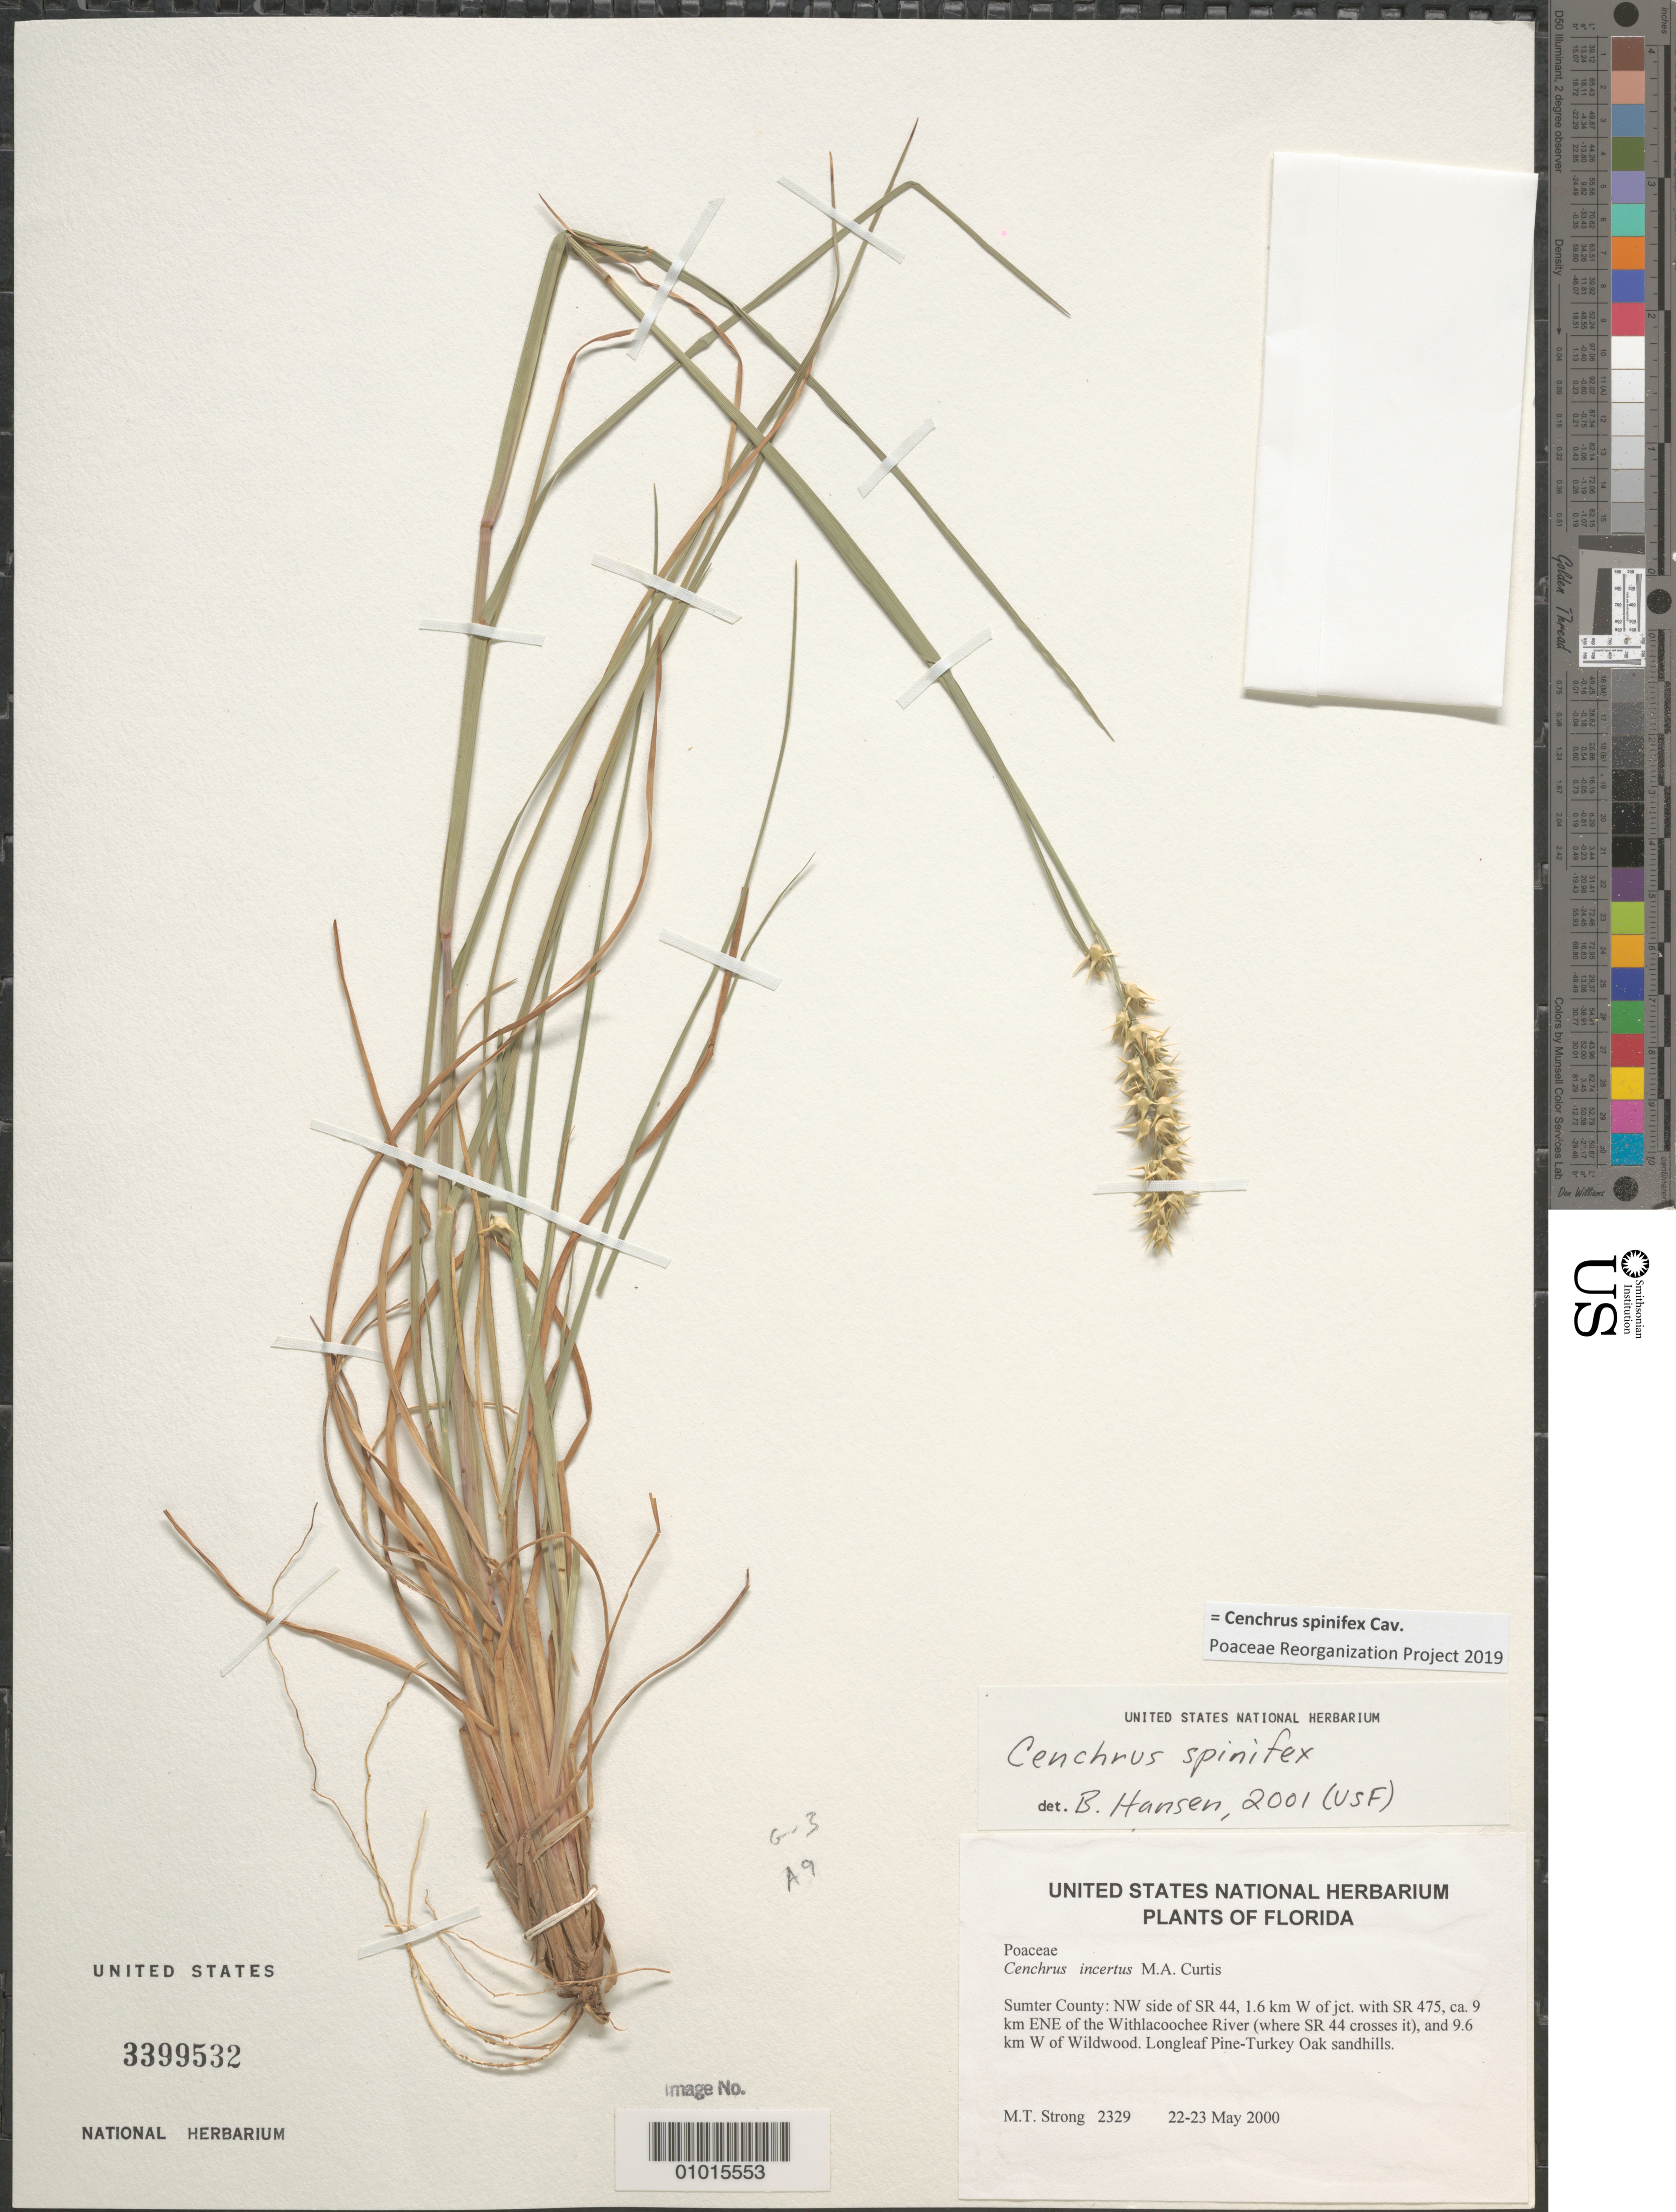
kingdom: Plantae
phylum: Tracheophyta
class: Liliopsida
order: Poales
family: Poaceae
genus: Cenchrus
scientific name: Cenchrus spinifex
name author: Cav.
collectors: M. T. Strong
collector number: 2329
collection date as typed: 22 May 2000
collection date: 2000-05-22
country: United States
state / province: Florida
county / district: Sumter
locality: NW side of SR 44, 1.6 km W of jct. with SR 475, ca. 9 km ENE of the Withlacoochee River, and 9.6 km W of Wildwood.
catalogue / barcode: US 3399532